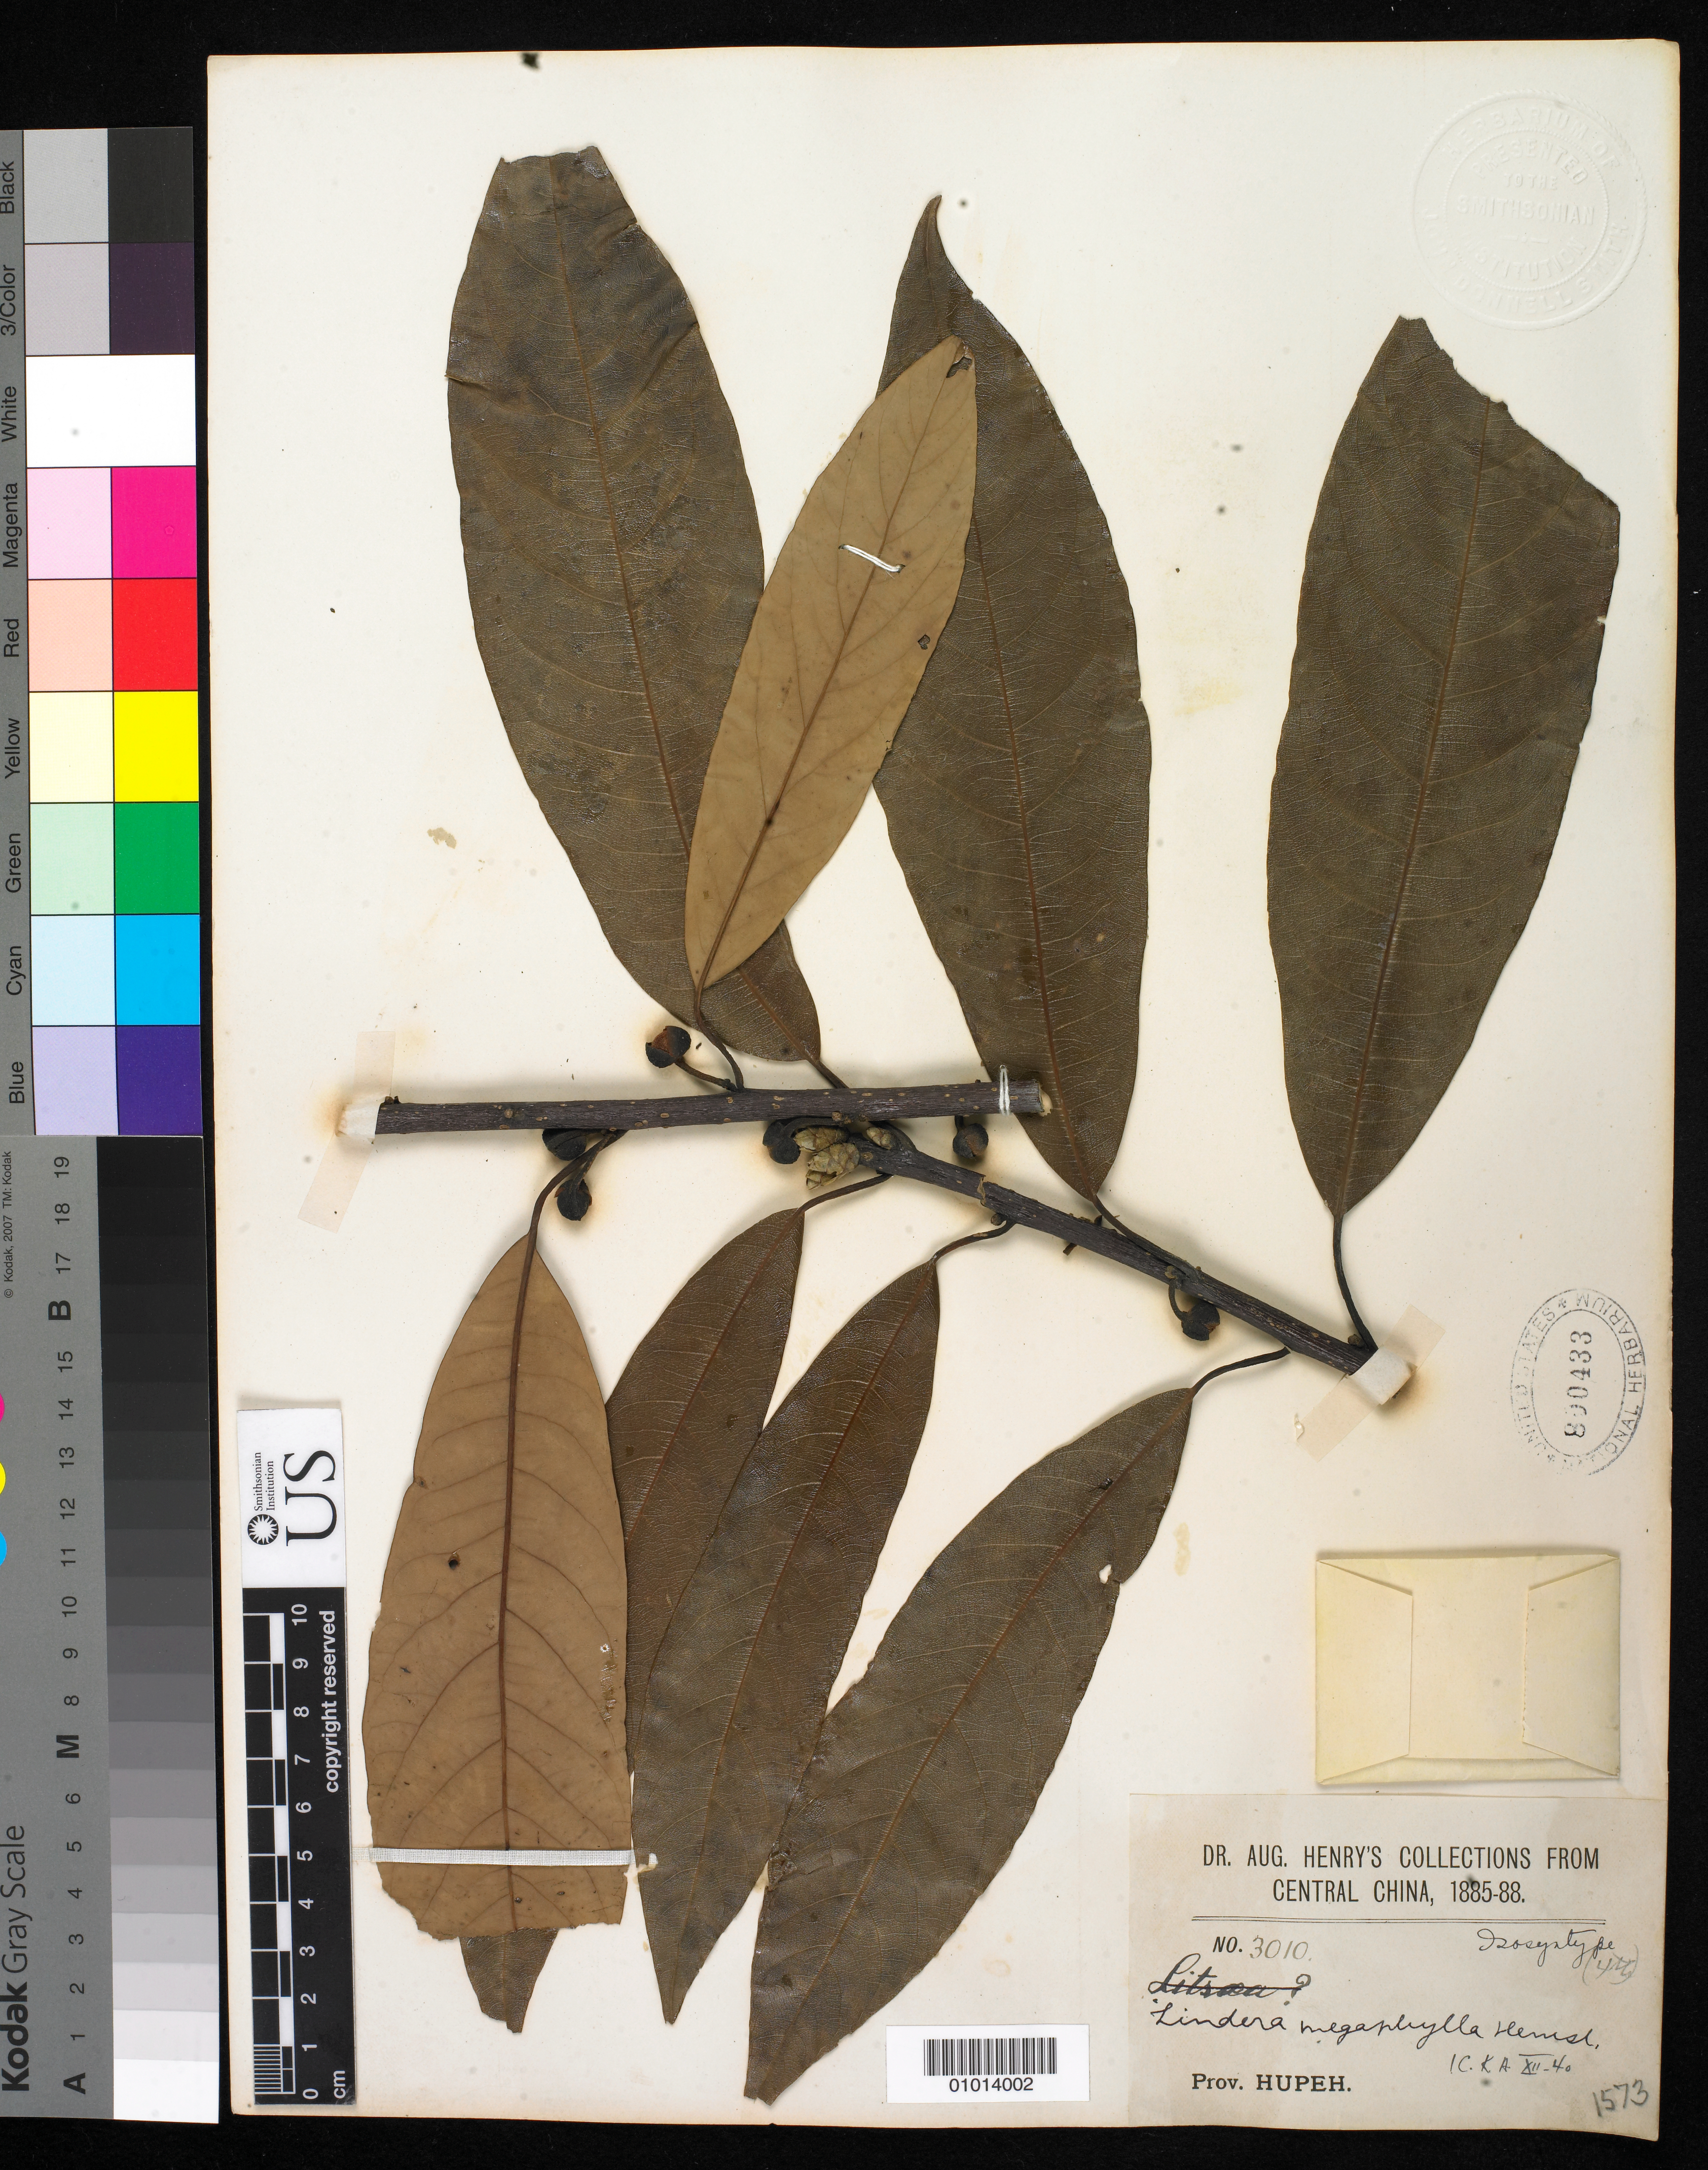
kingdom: Plantae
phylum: Tracheophyta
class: Magnoliopsida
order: Laurales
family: Lauraceae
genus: Lindera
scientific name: Lindera megaphylla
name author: Hemsl.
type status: Isosyntype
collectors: A. Henry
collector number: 3010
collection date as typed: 1885 to -- --- 1888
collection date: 1885/1888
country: China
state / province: Hubei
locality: Prov. Hupeh.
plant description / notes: Also a type of Benzoin grandifolium Rehder, nom. nov.; Specimen ex John Donnell Smith herbarium.; Replacement name for Lindera megaphylla Hemsl., non Benzoin megaphyllum Kuntze (1891).; Also a type of Lindera megaphylla Hemsl.; Specimen ex John Donnell Smith herbarium.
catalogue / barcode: US 800433